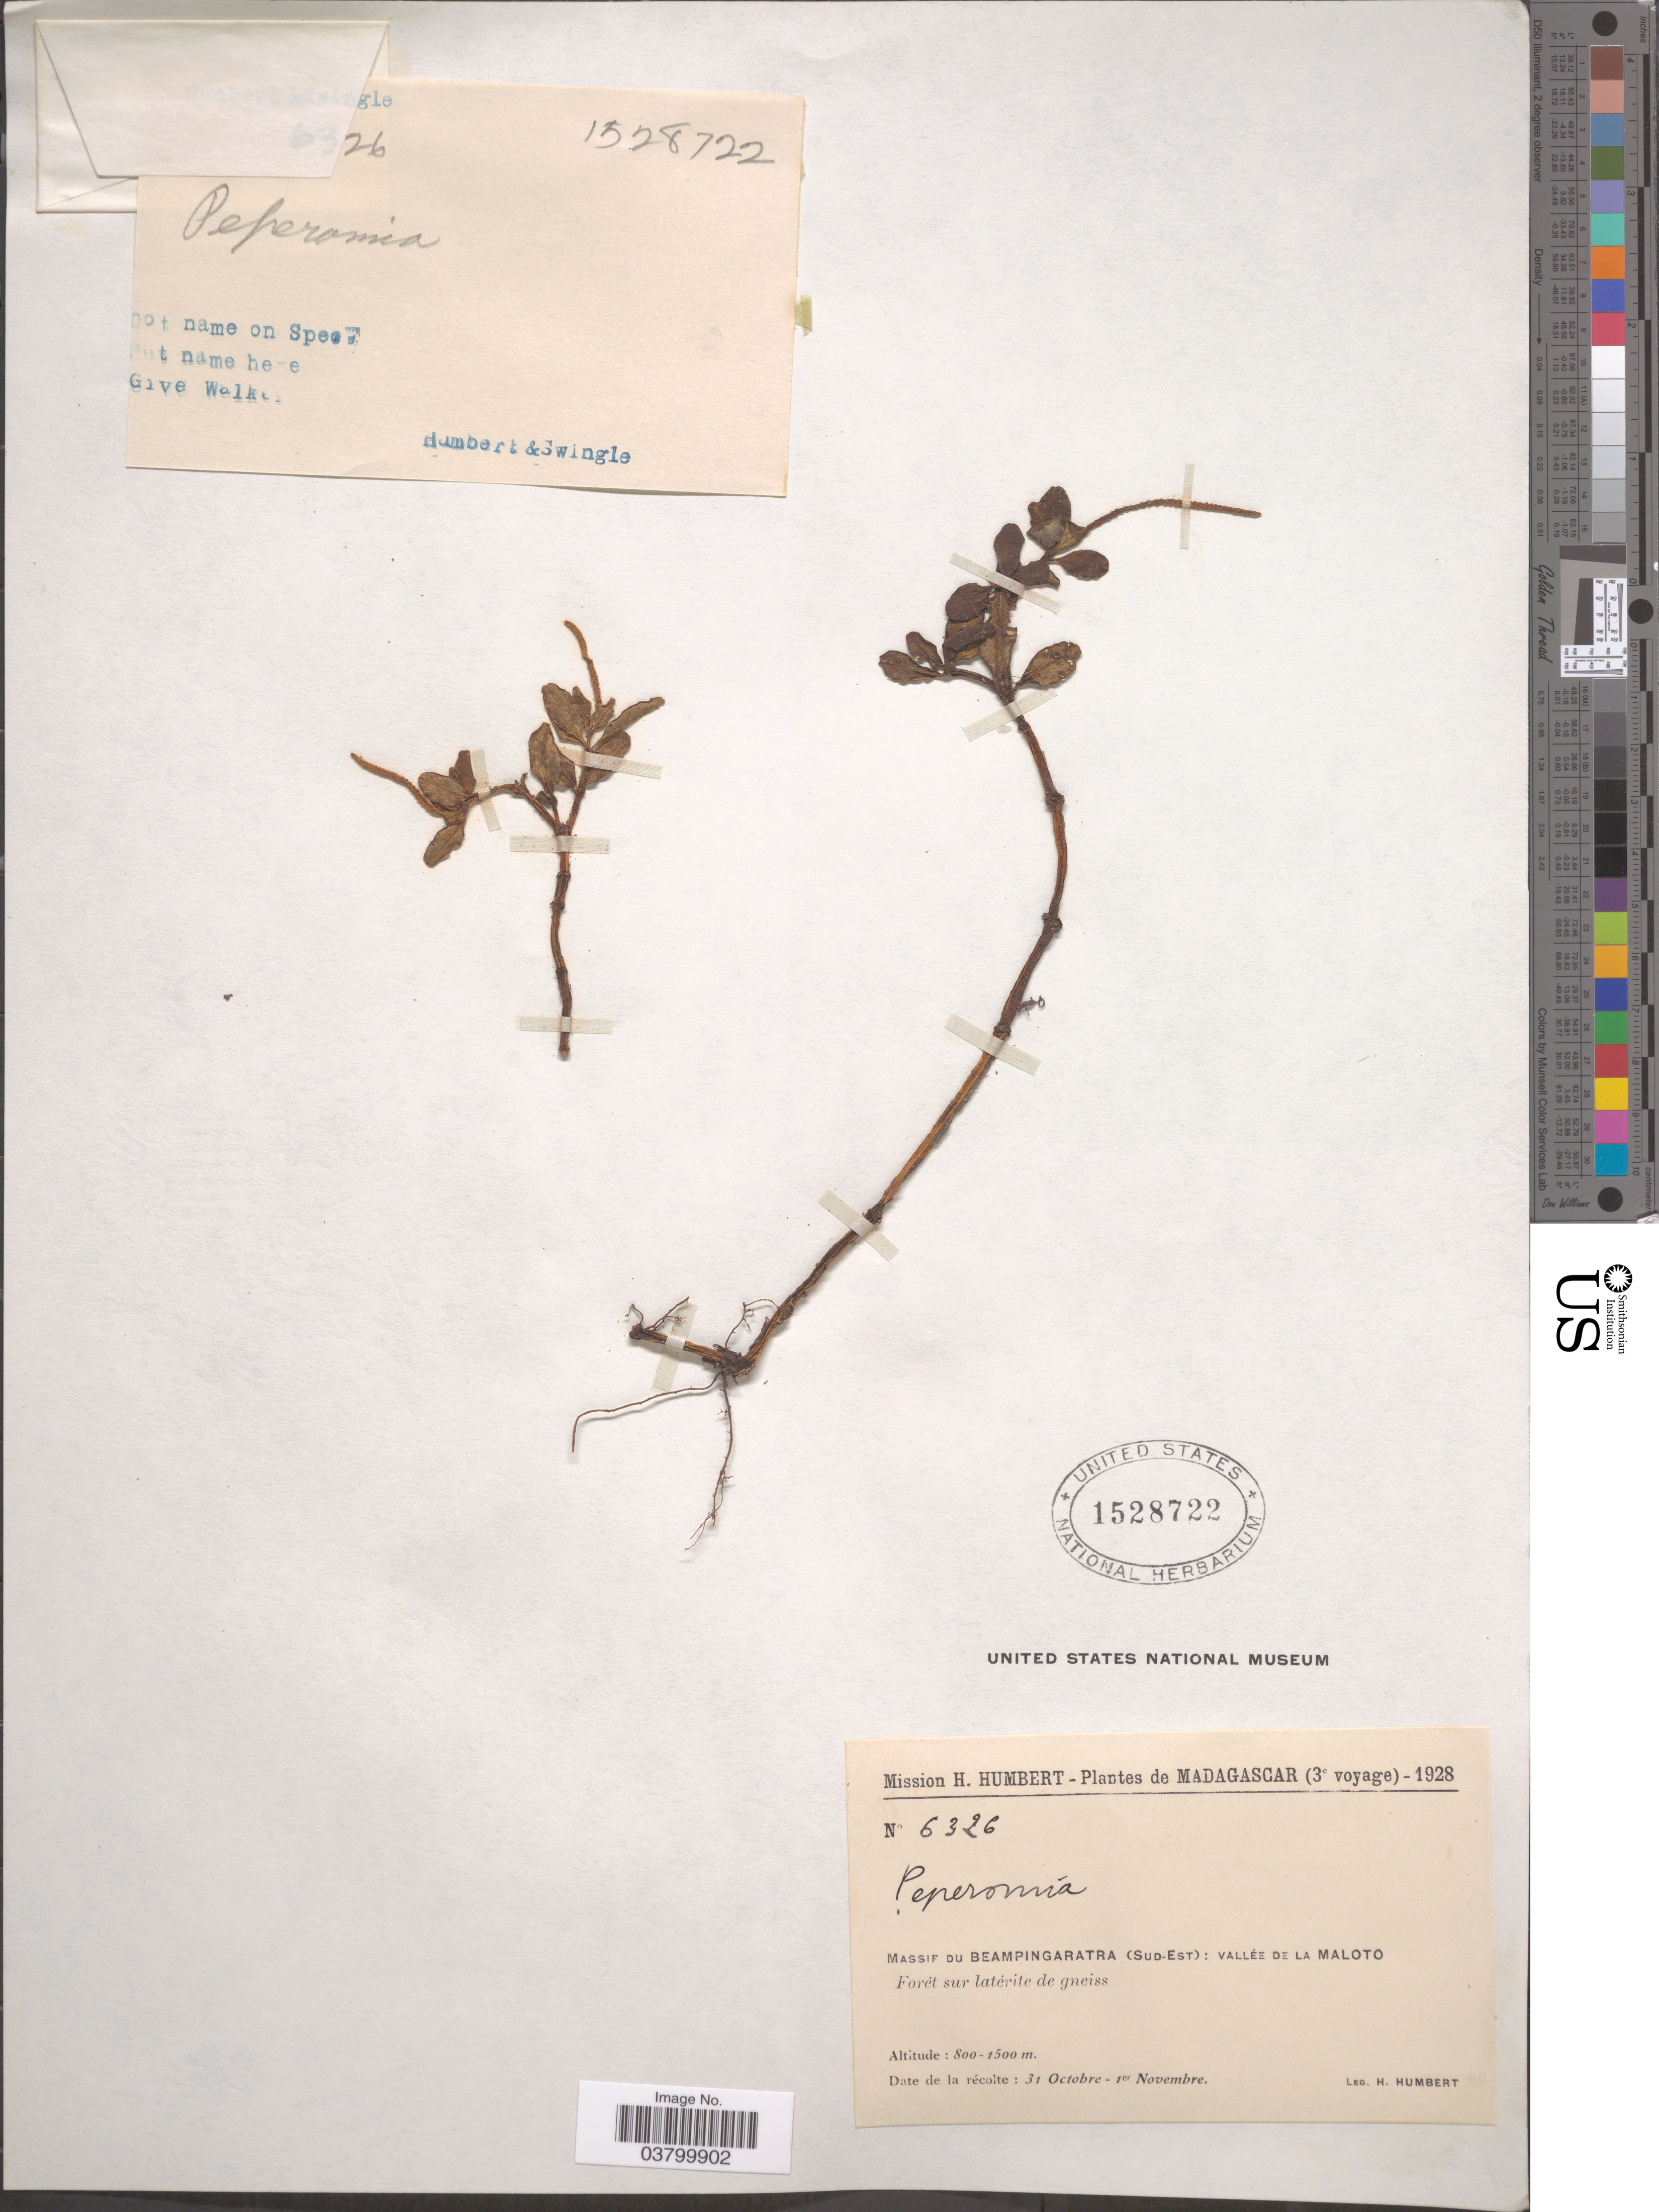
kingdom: Plantae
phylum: Tracheophyta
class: Magnoliopsida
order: Piperales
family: Piperaceae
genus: Peperomia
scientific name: Peperomia sp.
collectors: H. Humbert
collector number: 6326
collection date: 1928-10-31/1928-11-01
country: Madagascar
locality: Massif du Beampingaratra (Sud-Est): Vallée de la Maloto.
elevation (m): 800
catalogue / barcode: US 1528722